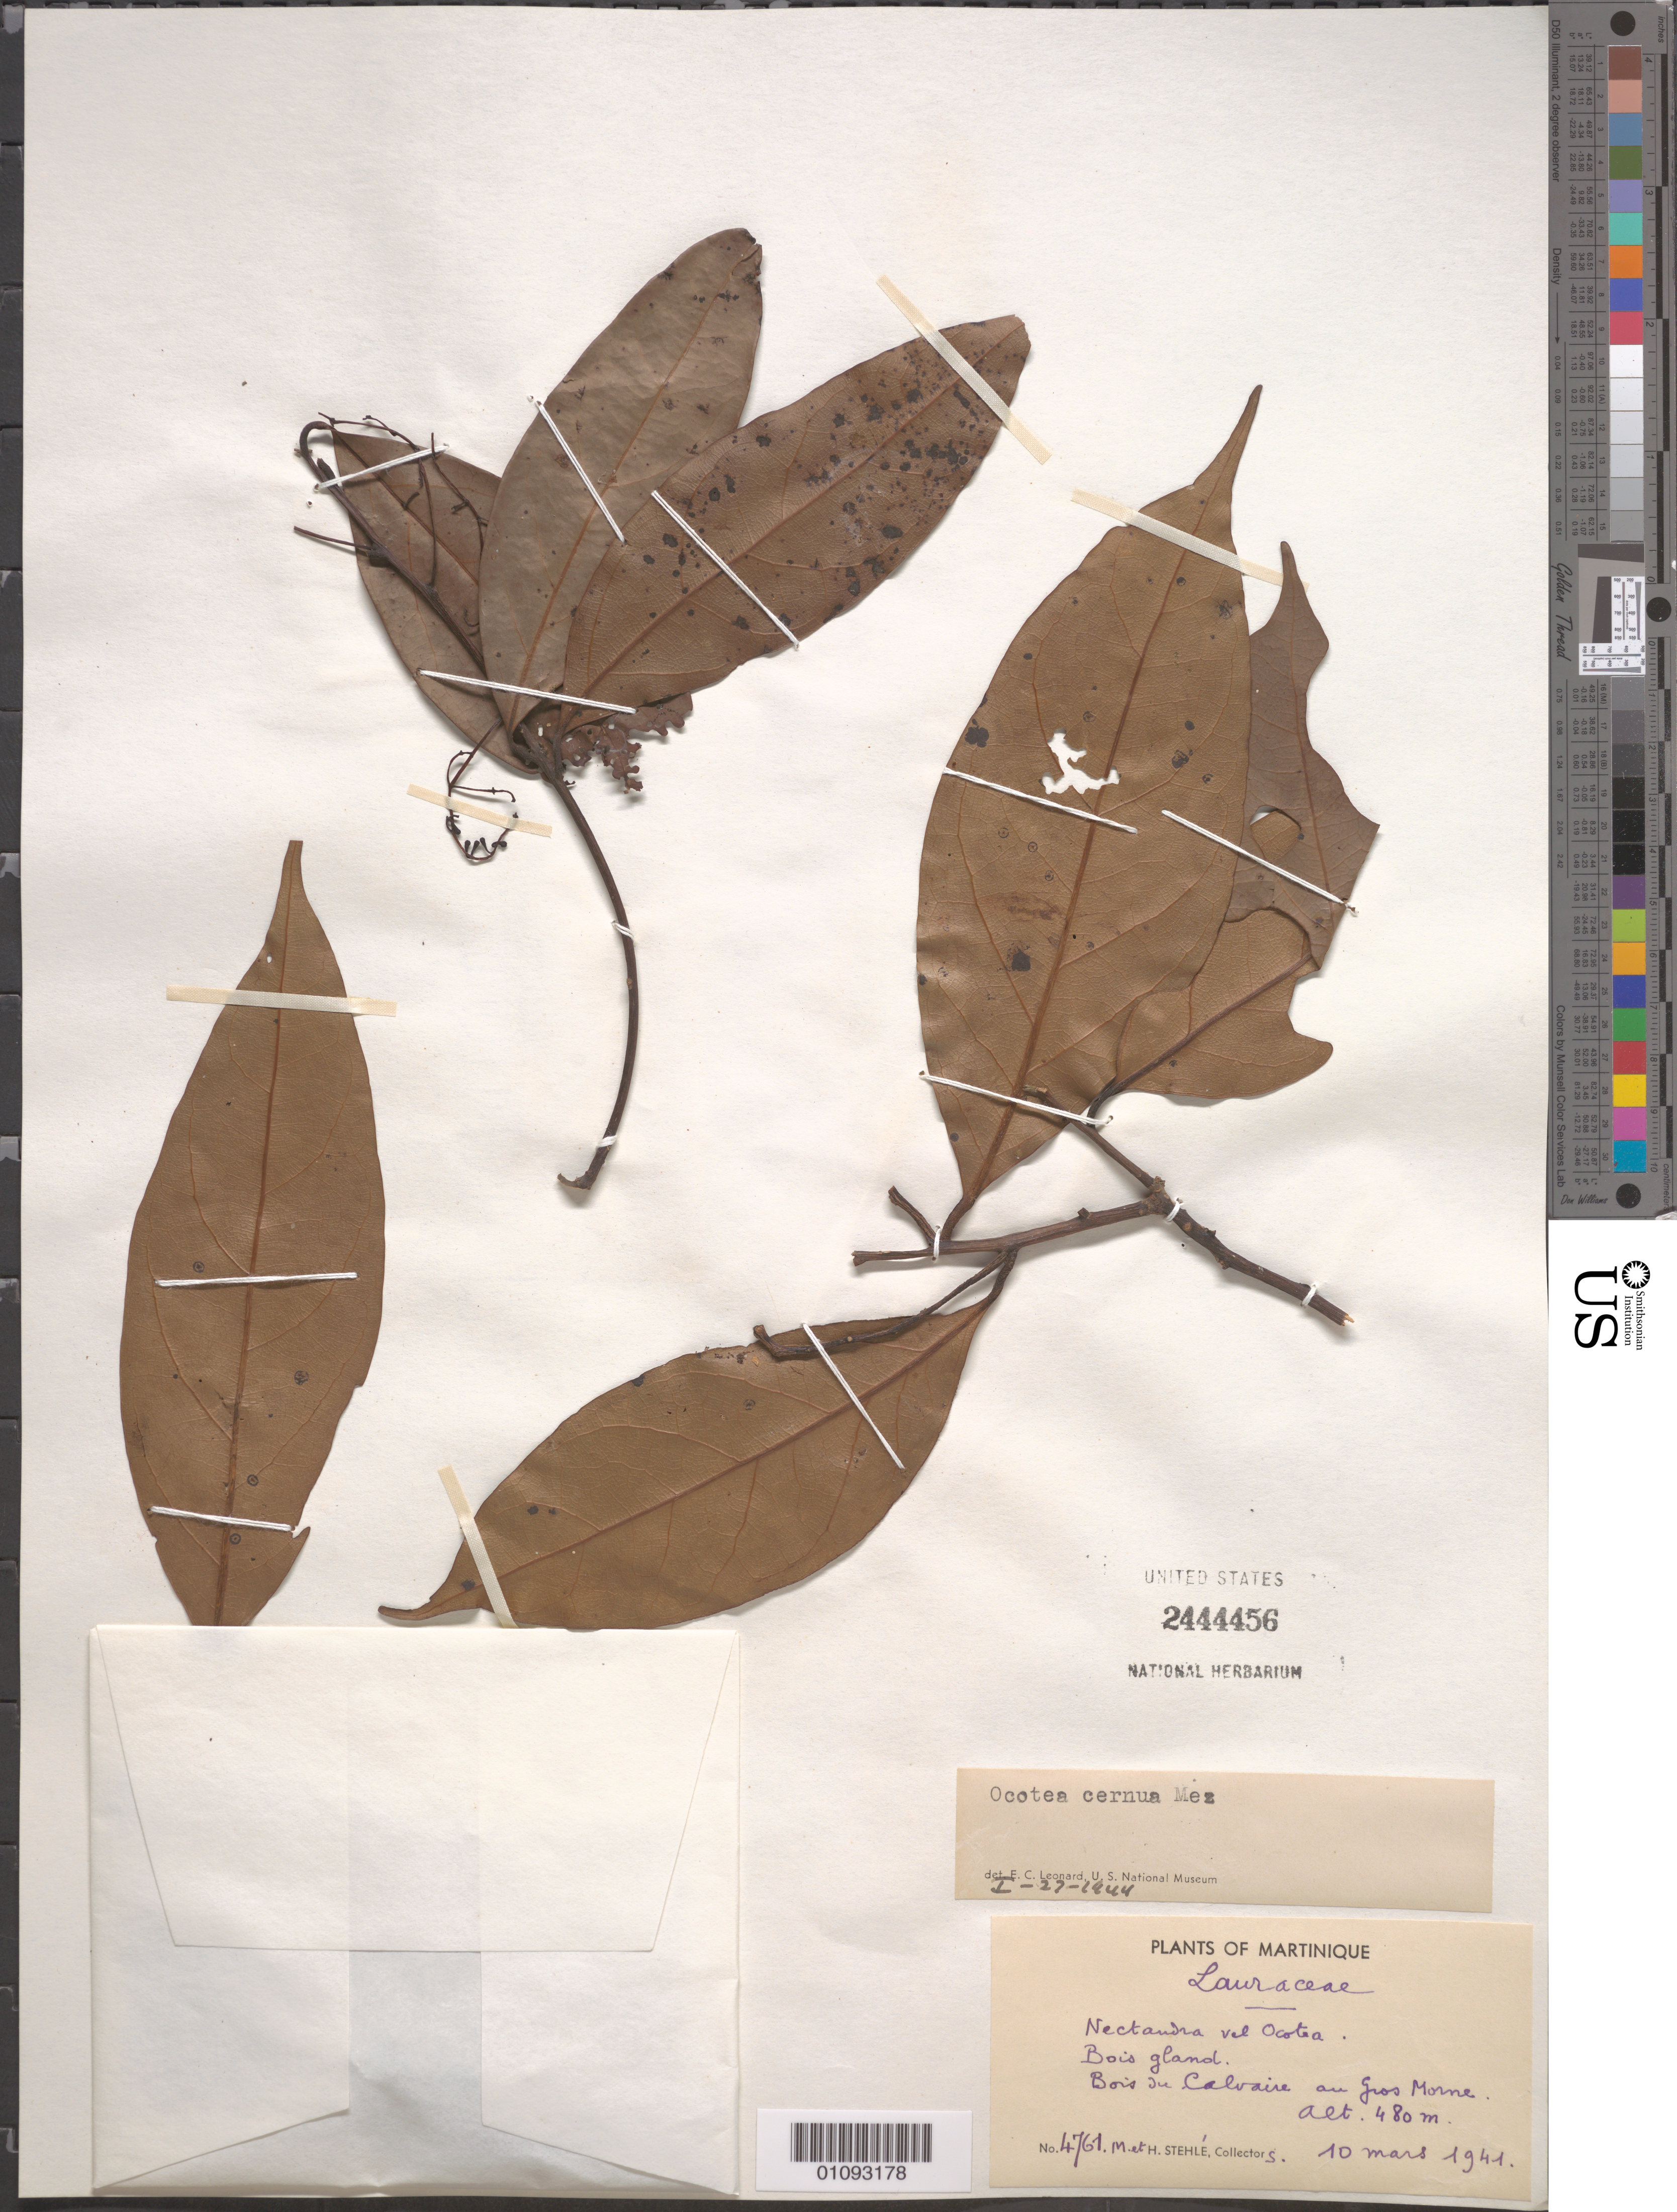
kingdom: Plantae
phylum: Tracheophyta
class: Magnoliopsida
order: Laurales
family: Lauraceae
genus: Ocotea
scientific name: Ocotea cernua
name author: (Nees) Mez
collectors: M. Stehlé, M. Stehlé & H. Stehlé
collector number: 4761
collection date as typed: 10 Mar 1941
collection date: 1941-03-10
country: Martinique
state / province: Fort-de-France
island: Martinique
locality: Gros Morne.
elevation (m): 480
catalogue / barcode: US 2444456